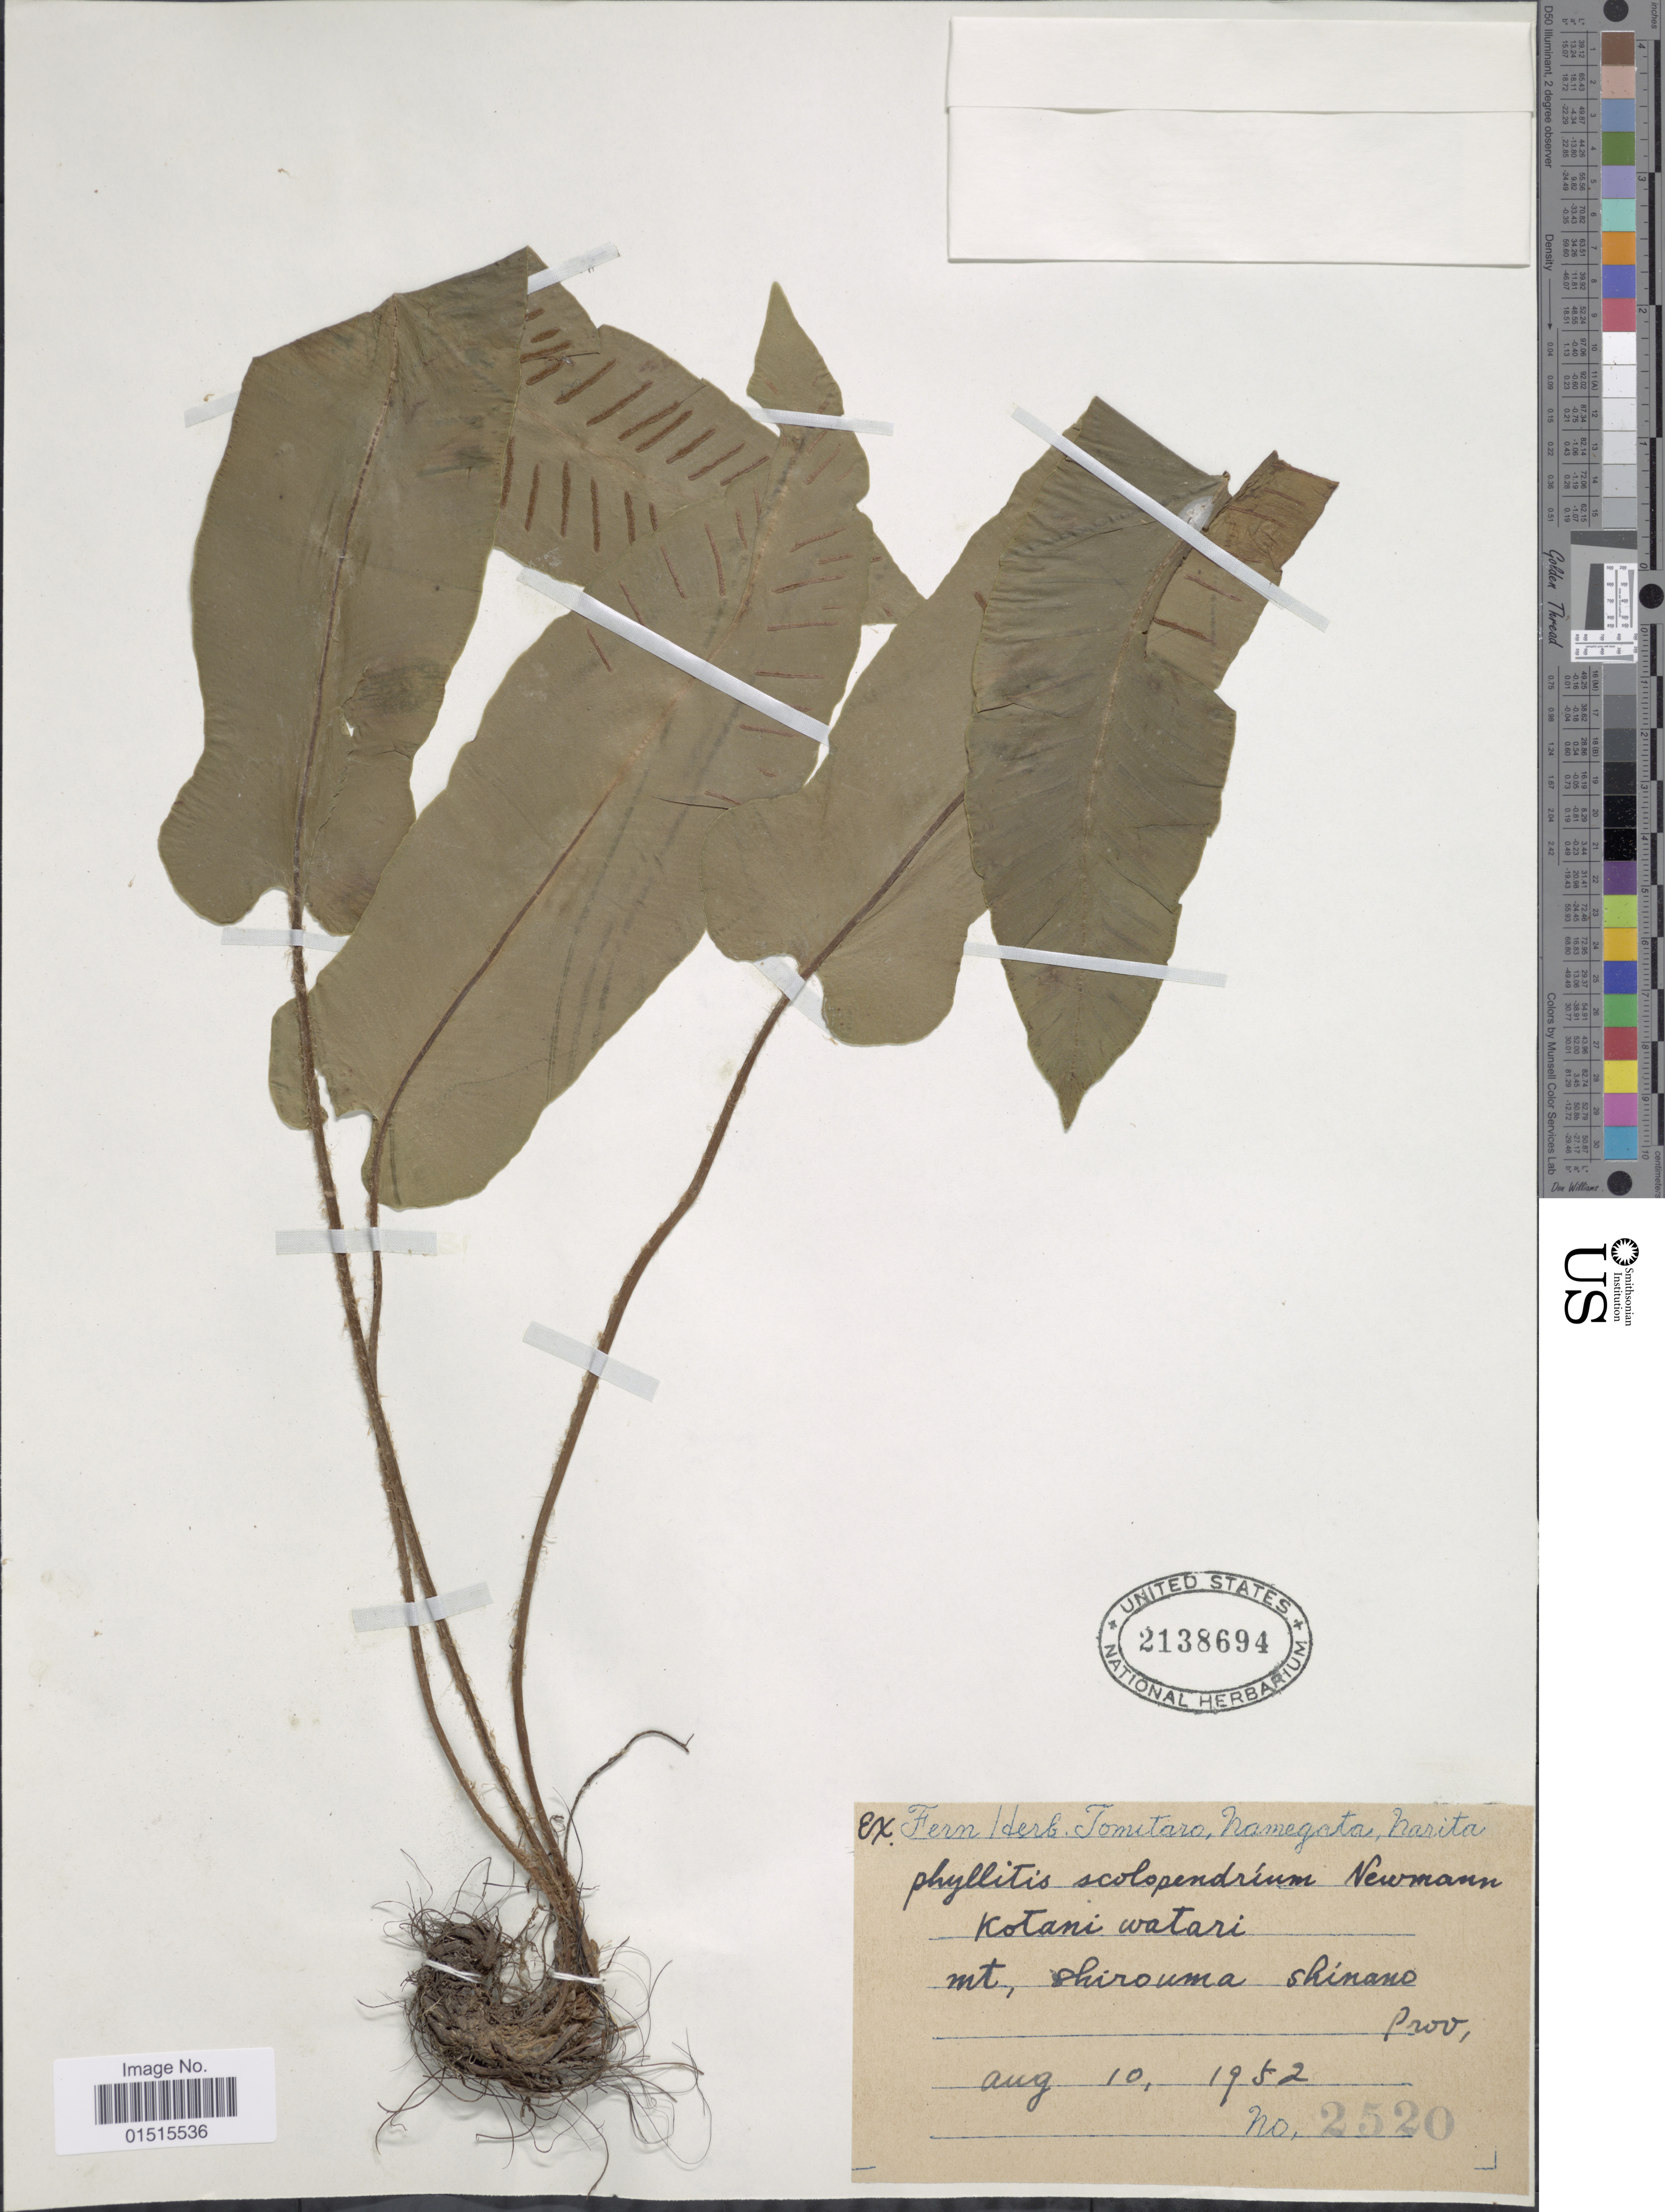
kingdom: Plantae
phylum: Tracheophyta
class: Polypodiopsida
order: Polypodiales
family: Aspleniaceae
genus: Asplenium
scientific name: Asplenium scolopendrium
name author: Sm.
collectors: ex herb. Tomitaro Namegata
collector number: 2520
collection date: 1952-08-10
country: Japan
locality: Mt. Shirouma, Shinano Prov.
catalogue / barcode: US 2138694